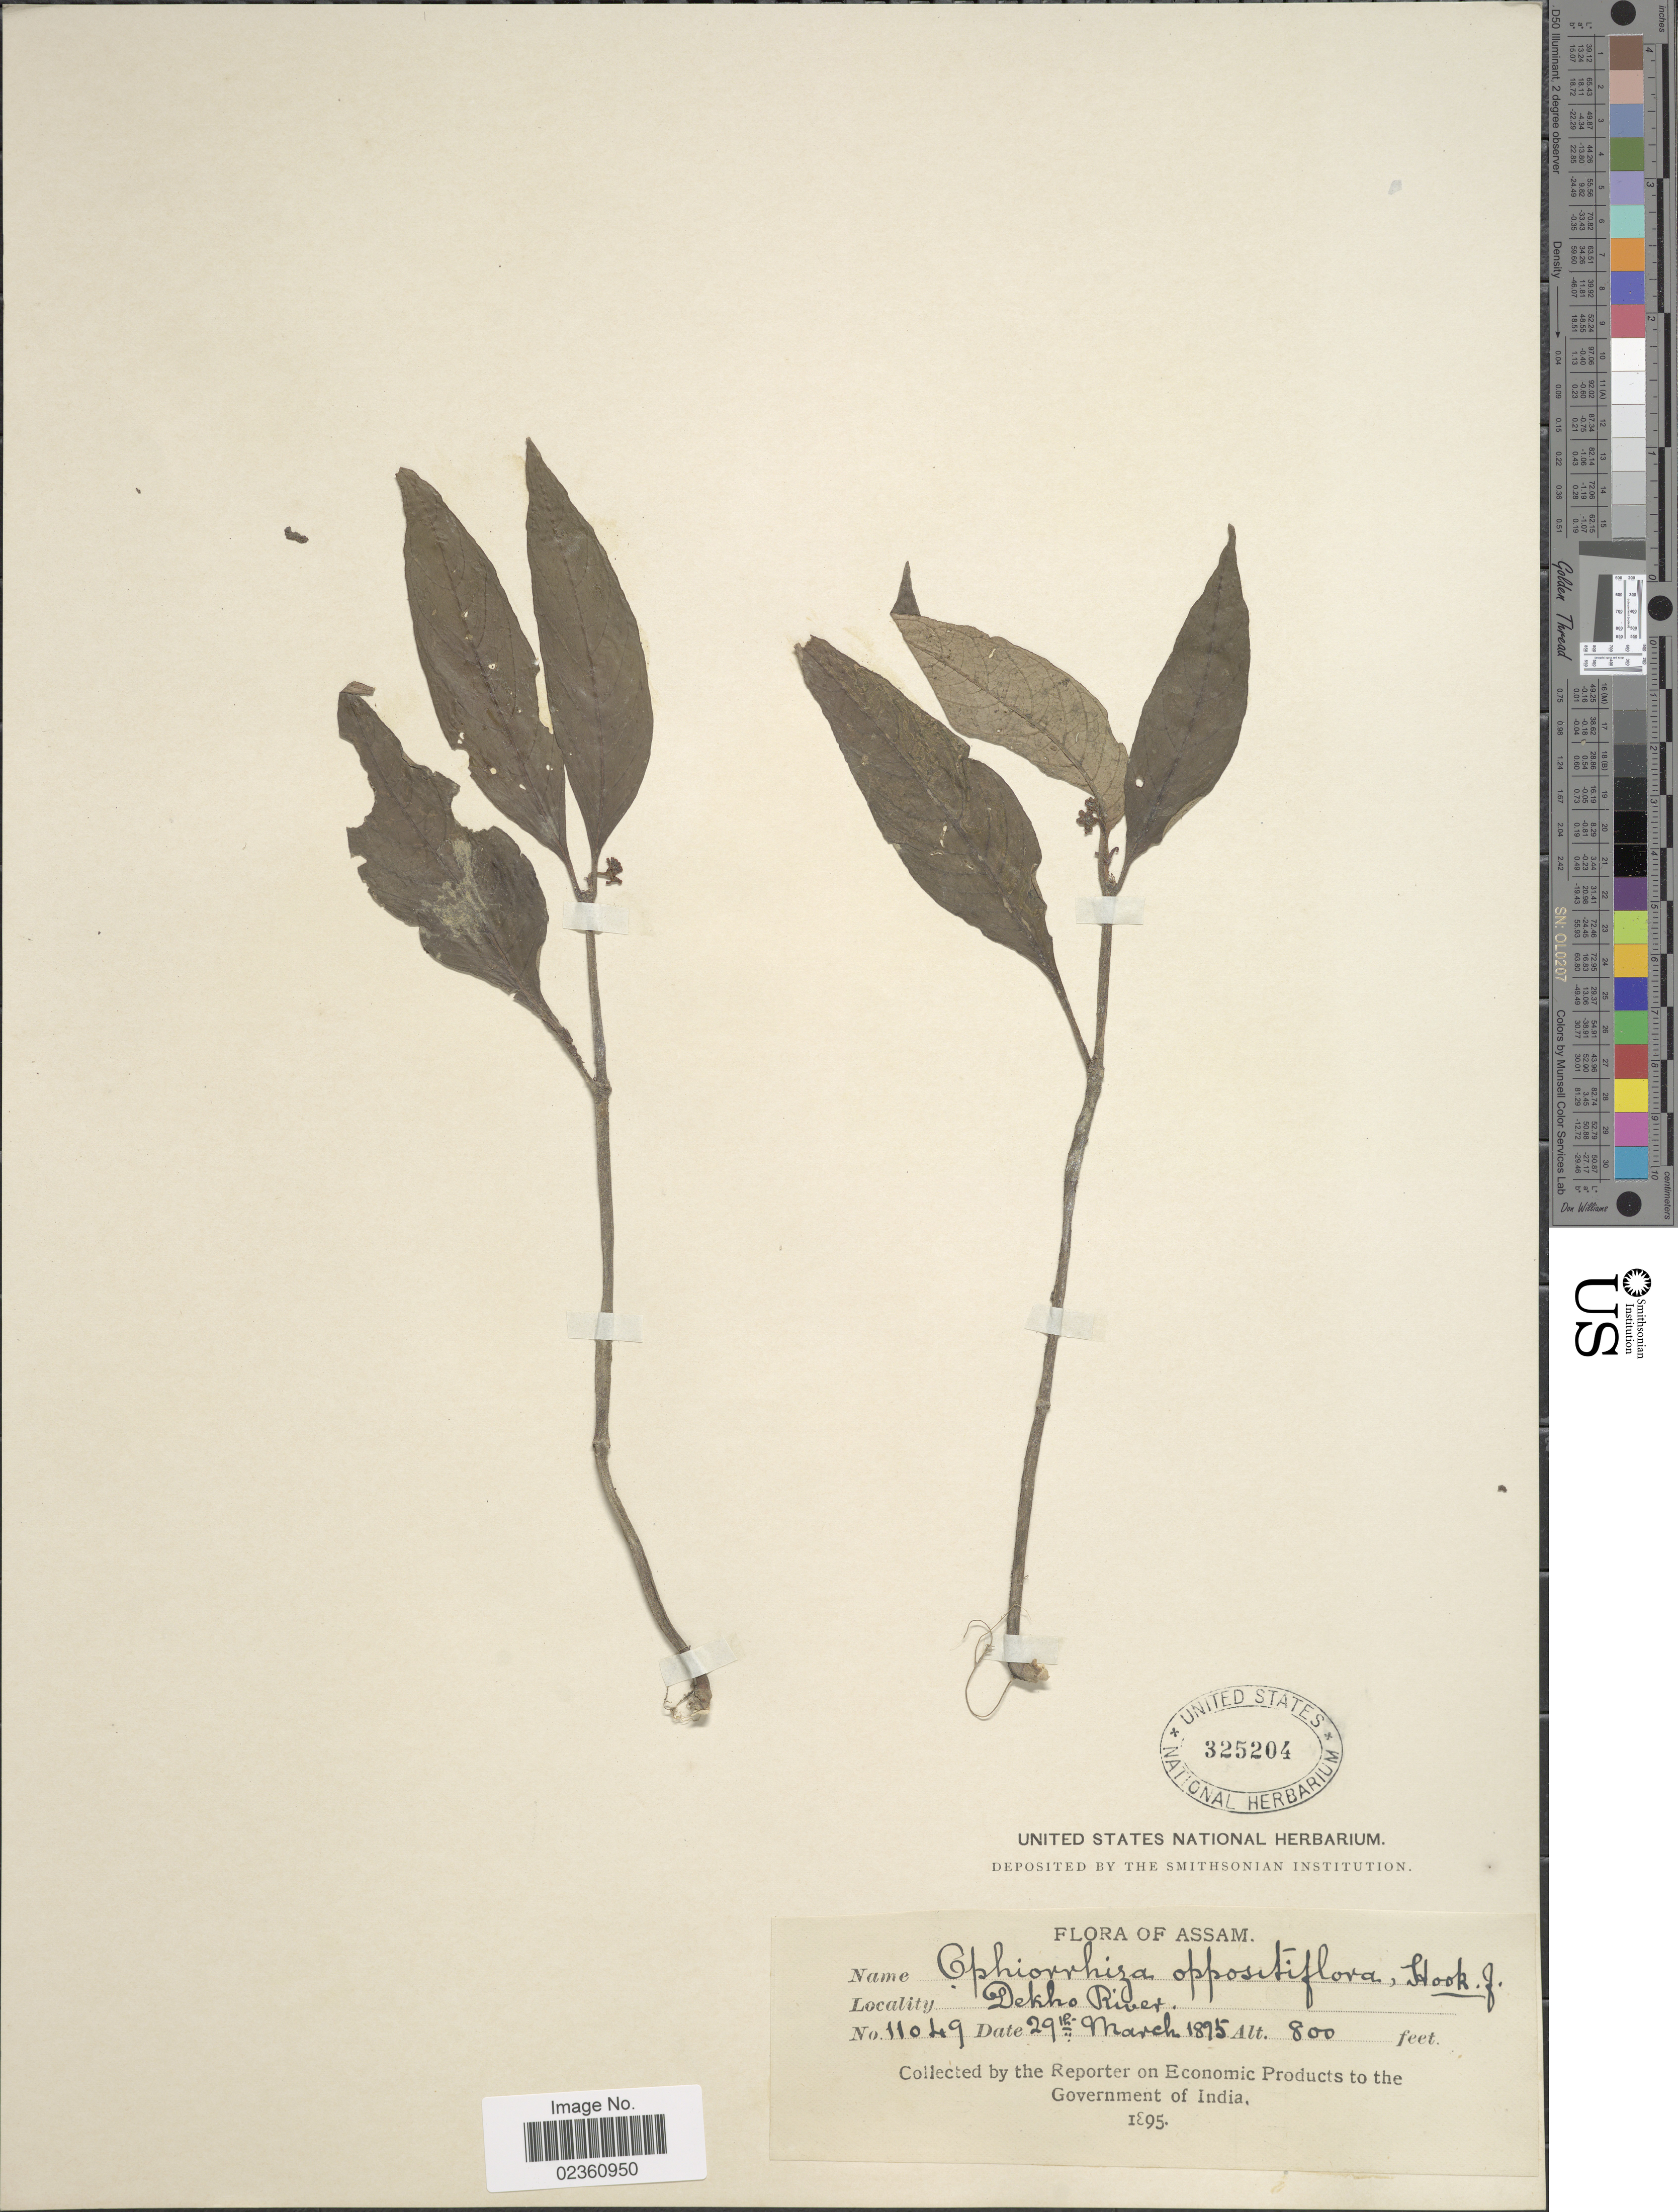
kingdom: Plantae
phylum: Tracheophyta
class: Magnoliopsida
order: Gentianales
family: Rubiaceae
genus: Ophiorrhiza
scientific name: Ophiorrhiza oppositiflora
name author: Hook. f.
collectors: G. Reporter on Economic Products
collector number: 11049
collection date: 1895-03-29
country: India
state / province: Assam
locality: Dekho River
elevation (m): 244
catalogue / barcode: US 325204